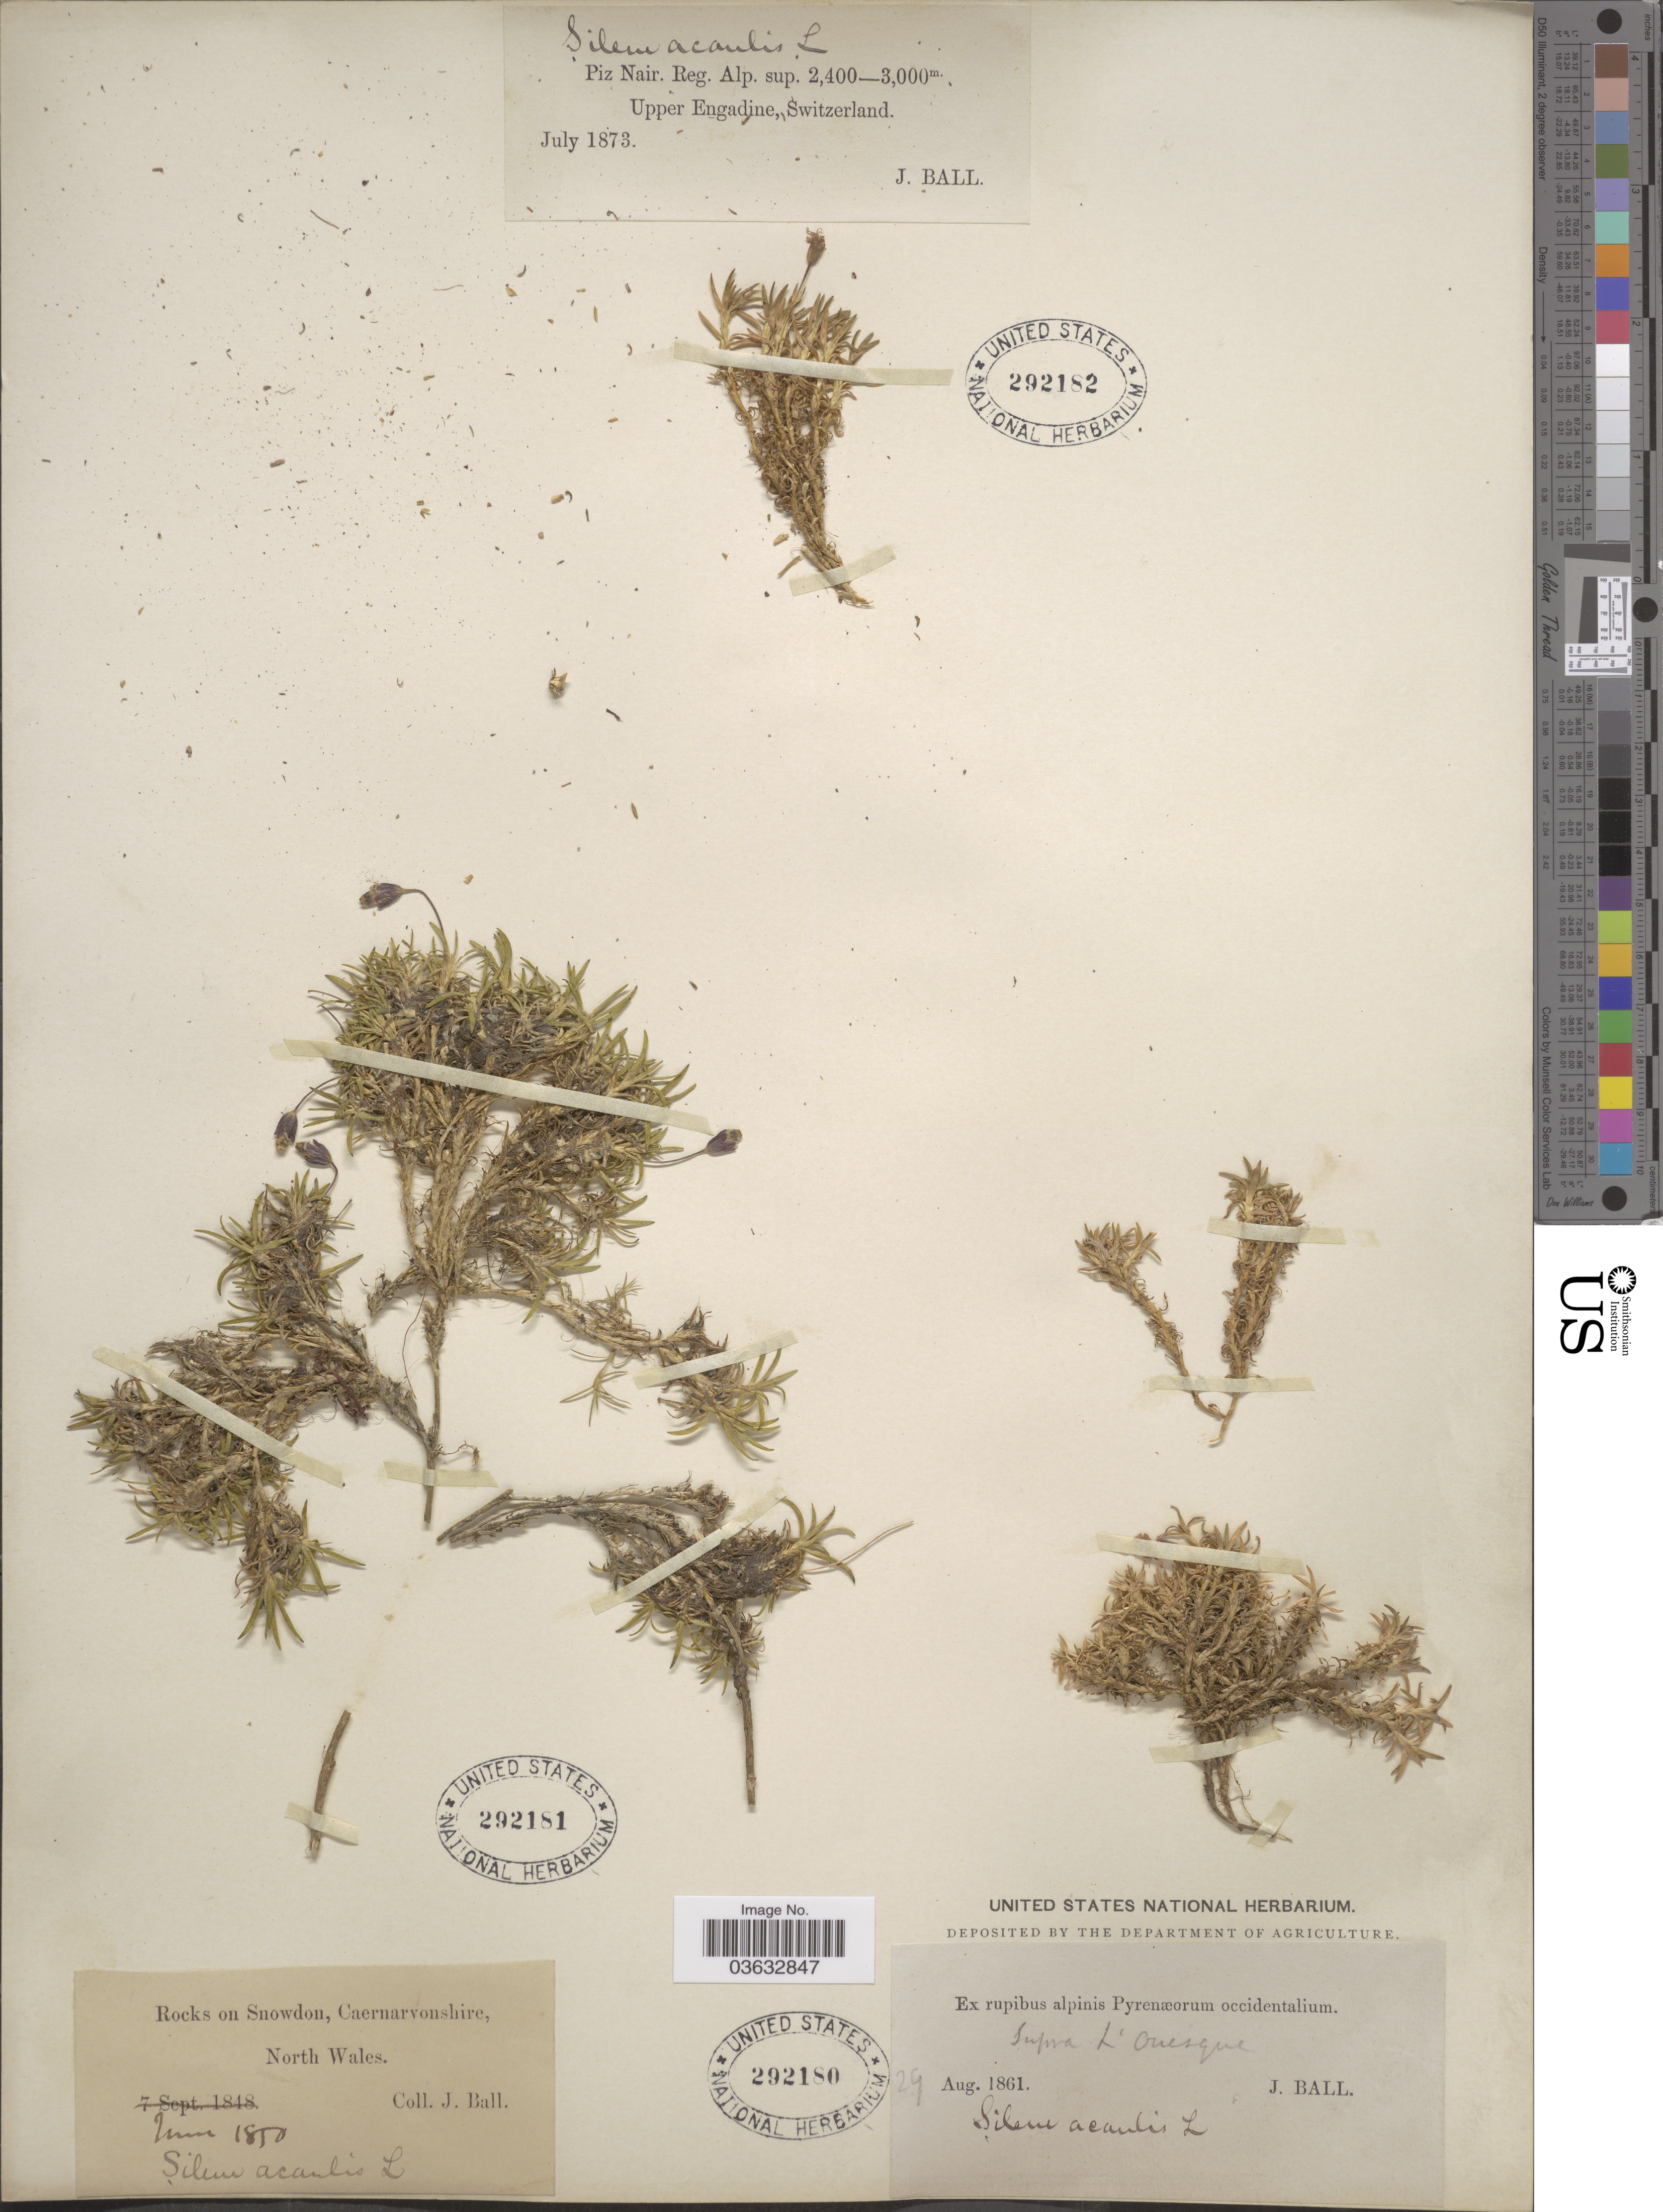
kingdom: Plantae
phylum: Tracheophyta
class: Magnoliopsida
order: Caryophyllales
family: Caryophyllaceae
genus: Silene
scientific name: Silene acaulis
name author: (L.) Jacq.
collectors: J. Ball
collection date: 1873-07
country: Switzerland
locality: Piz Nair. Reg. Alp. sup. Upper Engadine.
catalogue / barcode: US 292182-3